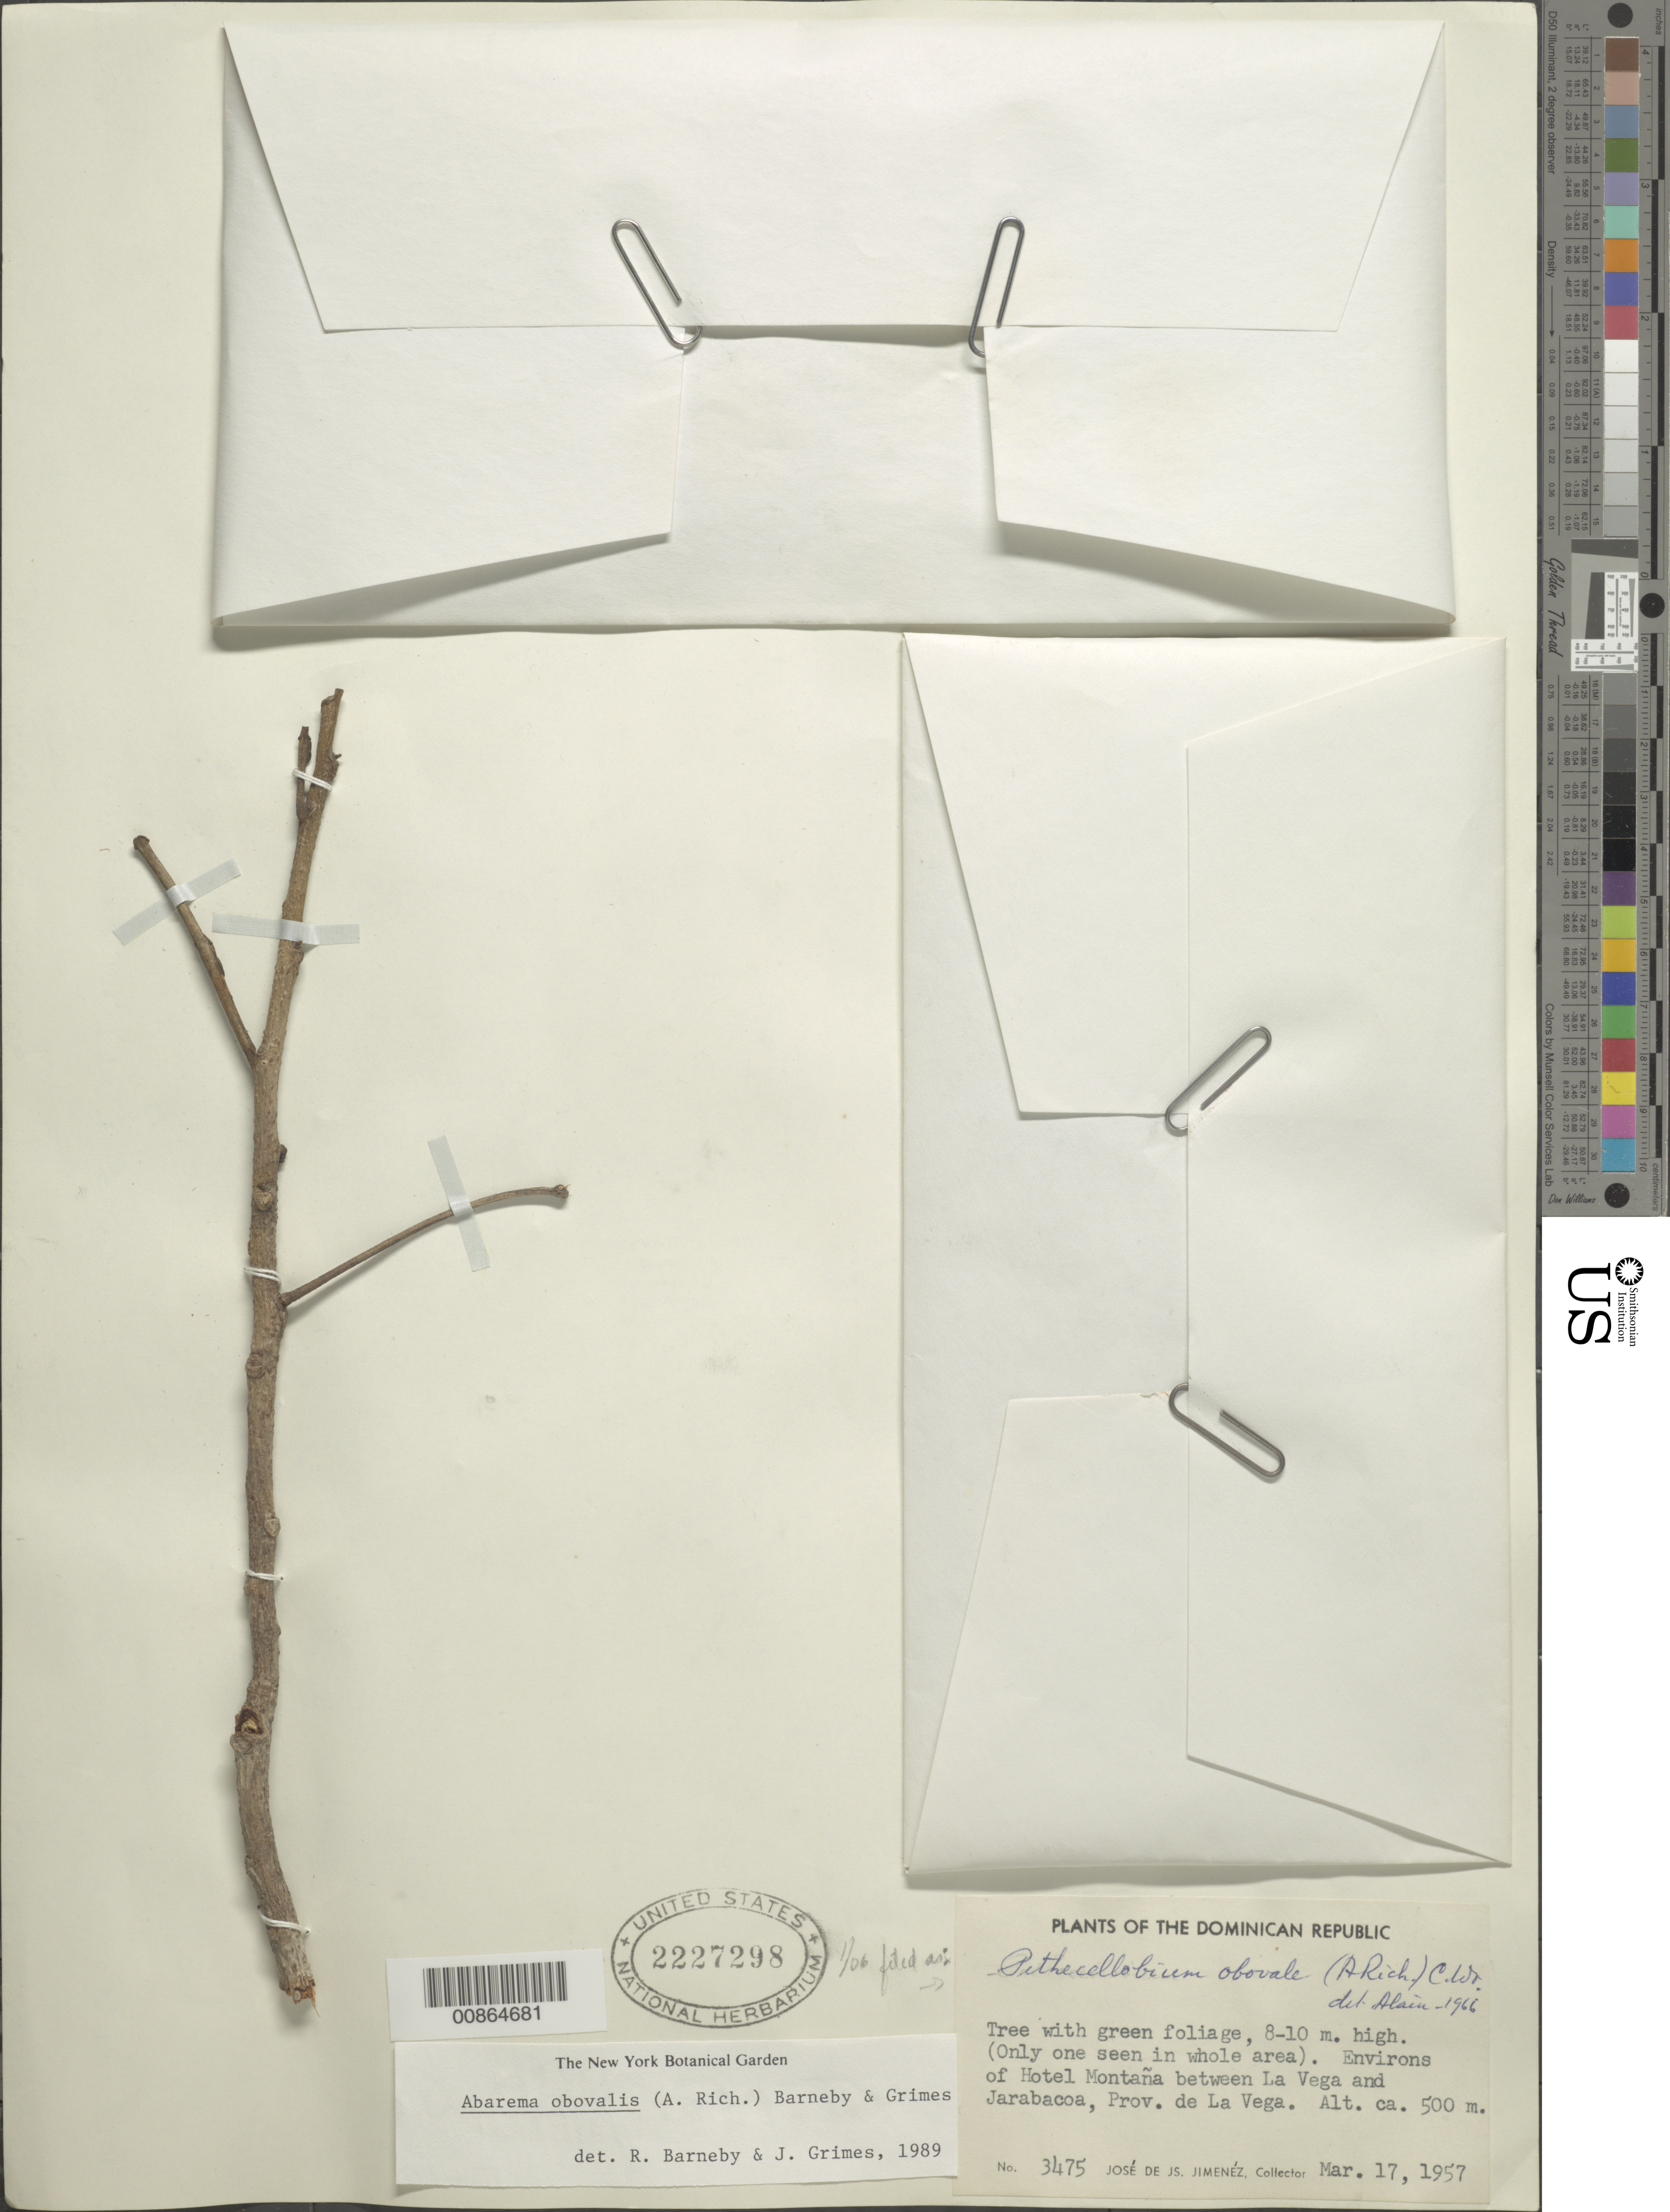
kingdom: Plantae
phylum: Tracheophyta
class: Magnoliopsida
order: Fabales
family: Fabaceae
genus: Jupunba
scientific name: Jupunba obovalis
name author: (A. Rich.) Britton & Rose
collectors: J. J. Jiménez Almonte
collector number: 3475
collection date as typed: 17 Mar 1957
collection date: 1957-03-17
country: Dominican Republic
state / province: La Vega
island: Hispaniola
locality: Environs of Hotel Montaña between La Vega and Jarabacoa.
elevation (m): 500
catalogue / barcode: US 2227298